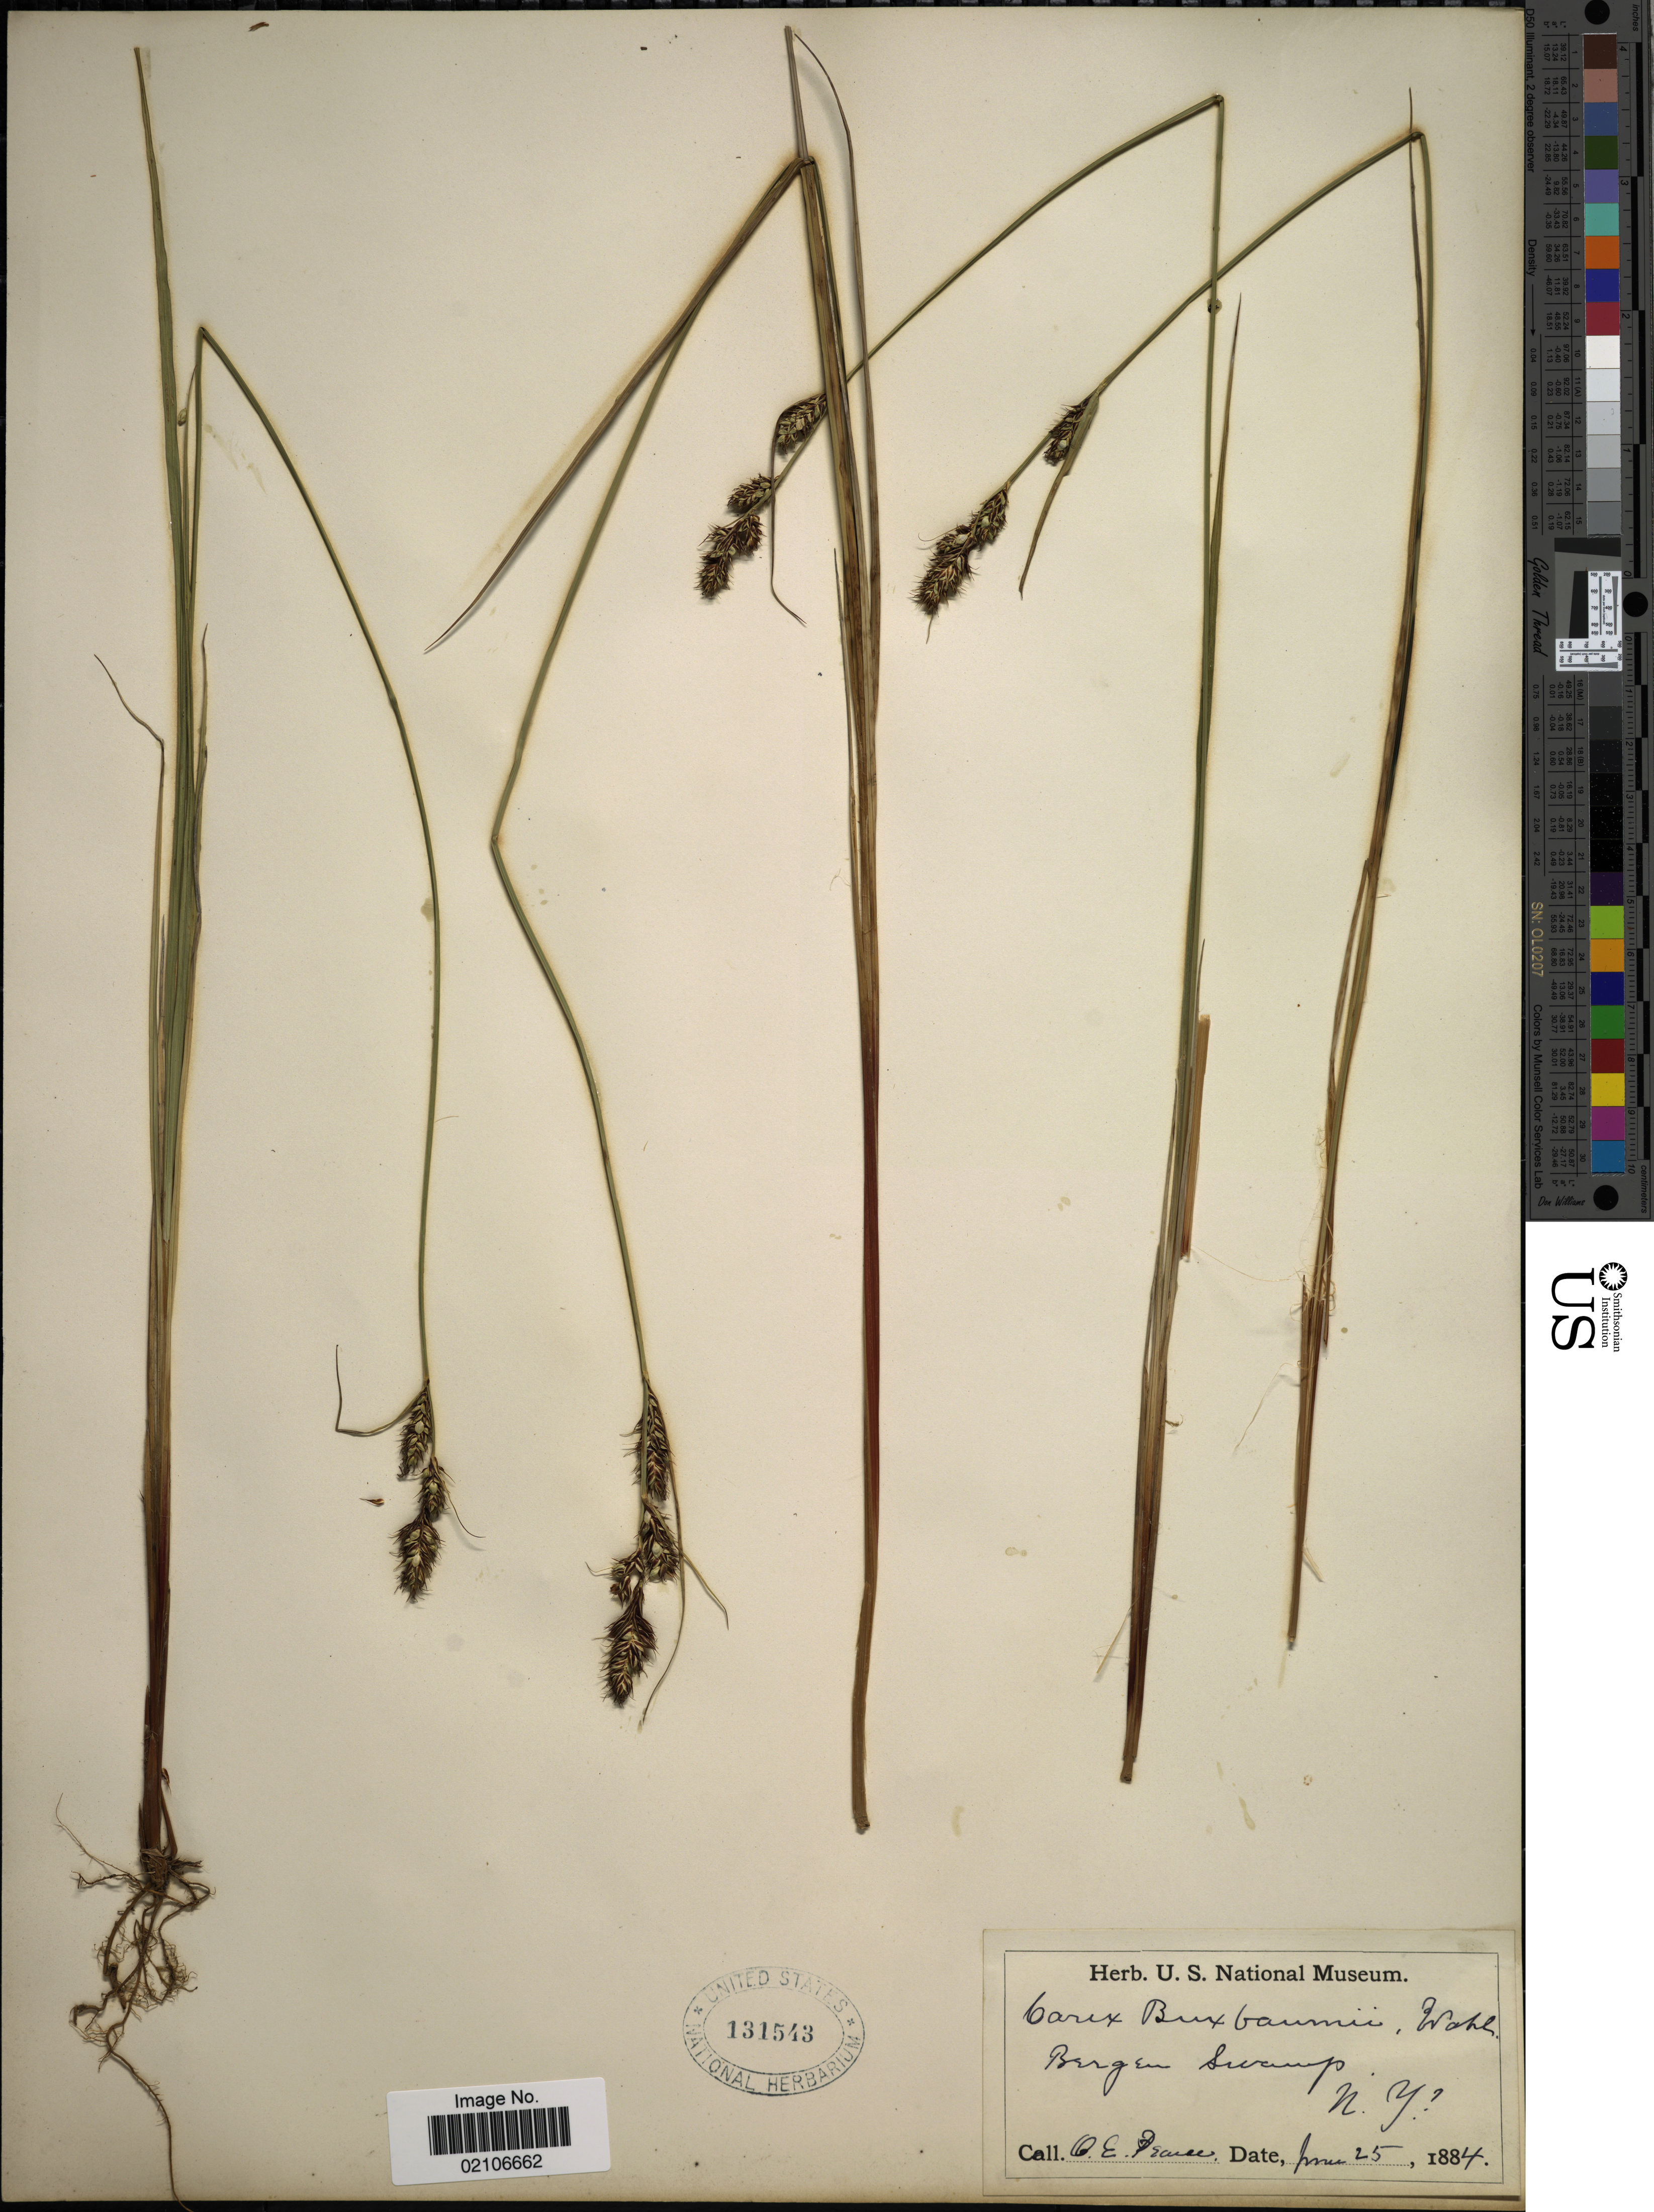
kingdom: Plantae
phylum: Tracheophyta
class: Liliopsida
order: Poales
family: Cyperaceae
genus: Carex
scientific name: Carex buxbaumii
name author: Wahlenb.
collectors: O. E. Pearce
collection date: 1884-06-25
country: United States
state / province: New York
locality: Bergen Swamp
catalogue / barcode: US 131543